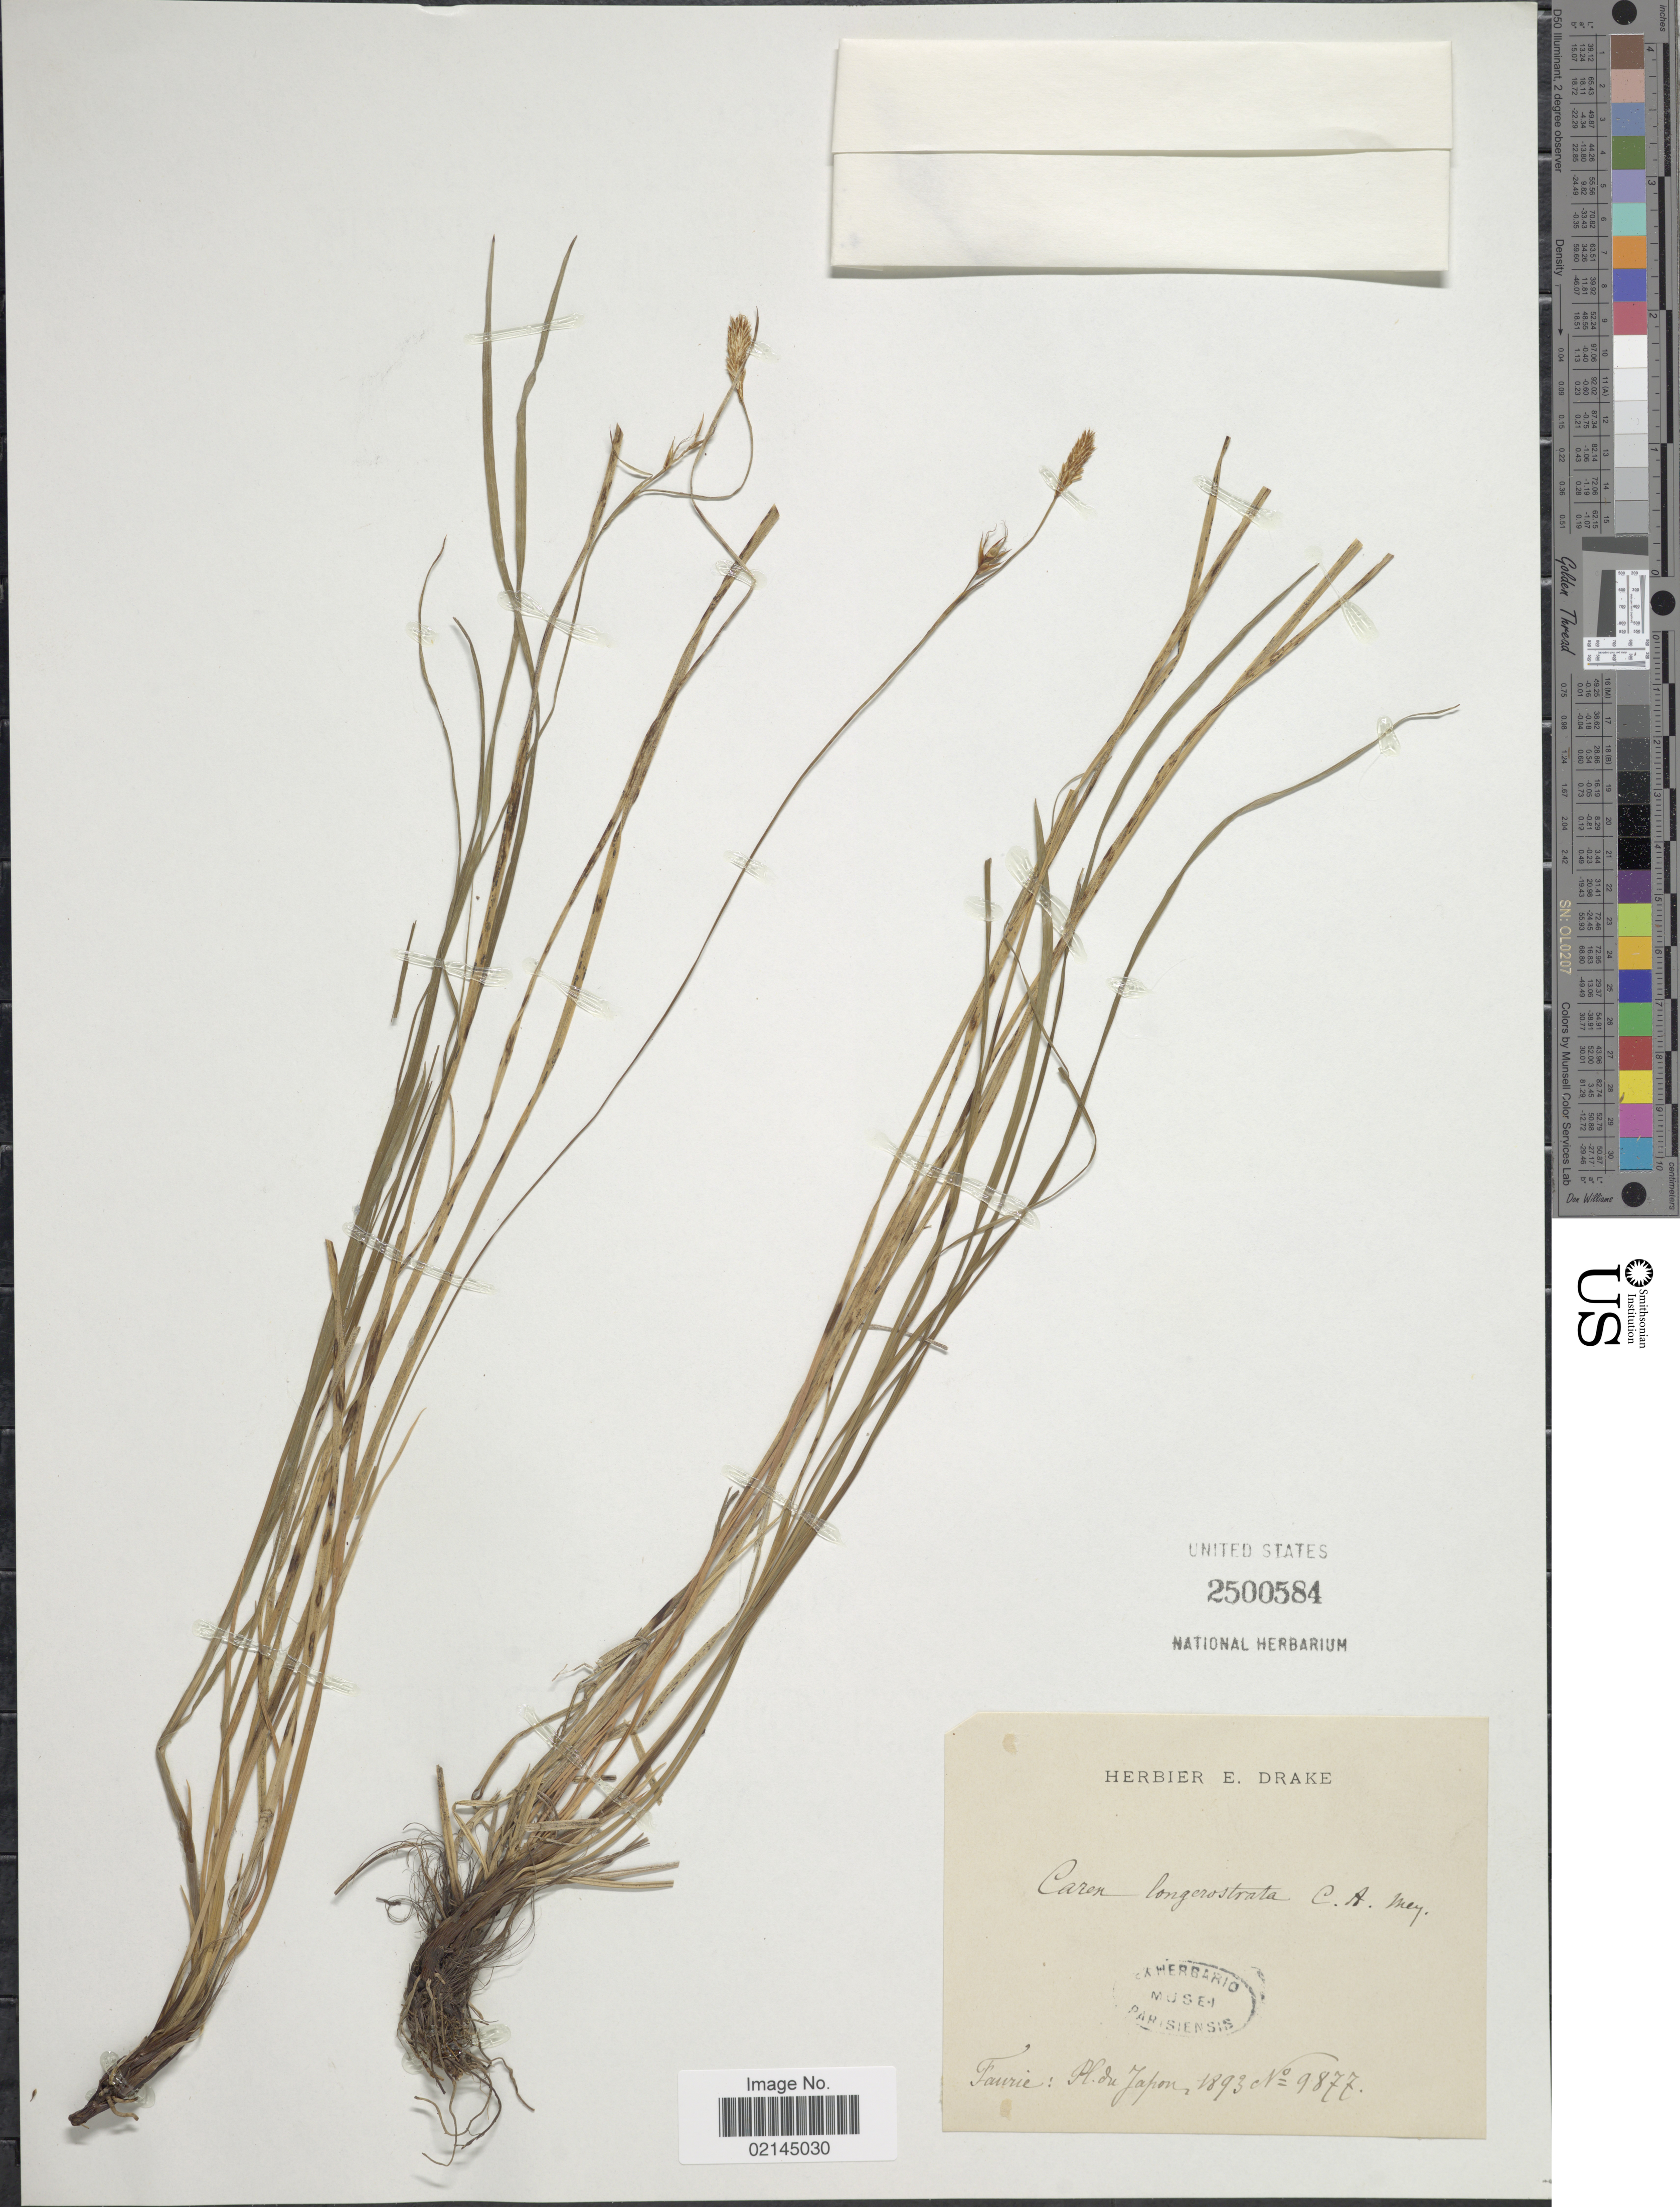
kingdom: Plantae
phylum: Tracheophyta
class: Liliopsida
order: Poales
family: Cyperaceae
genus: Carex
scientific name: Carex longerostrata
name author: C.A. Mey.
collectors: -. Faurie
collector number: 9877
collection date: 1893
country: Japan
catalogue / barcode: US 2500584